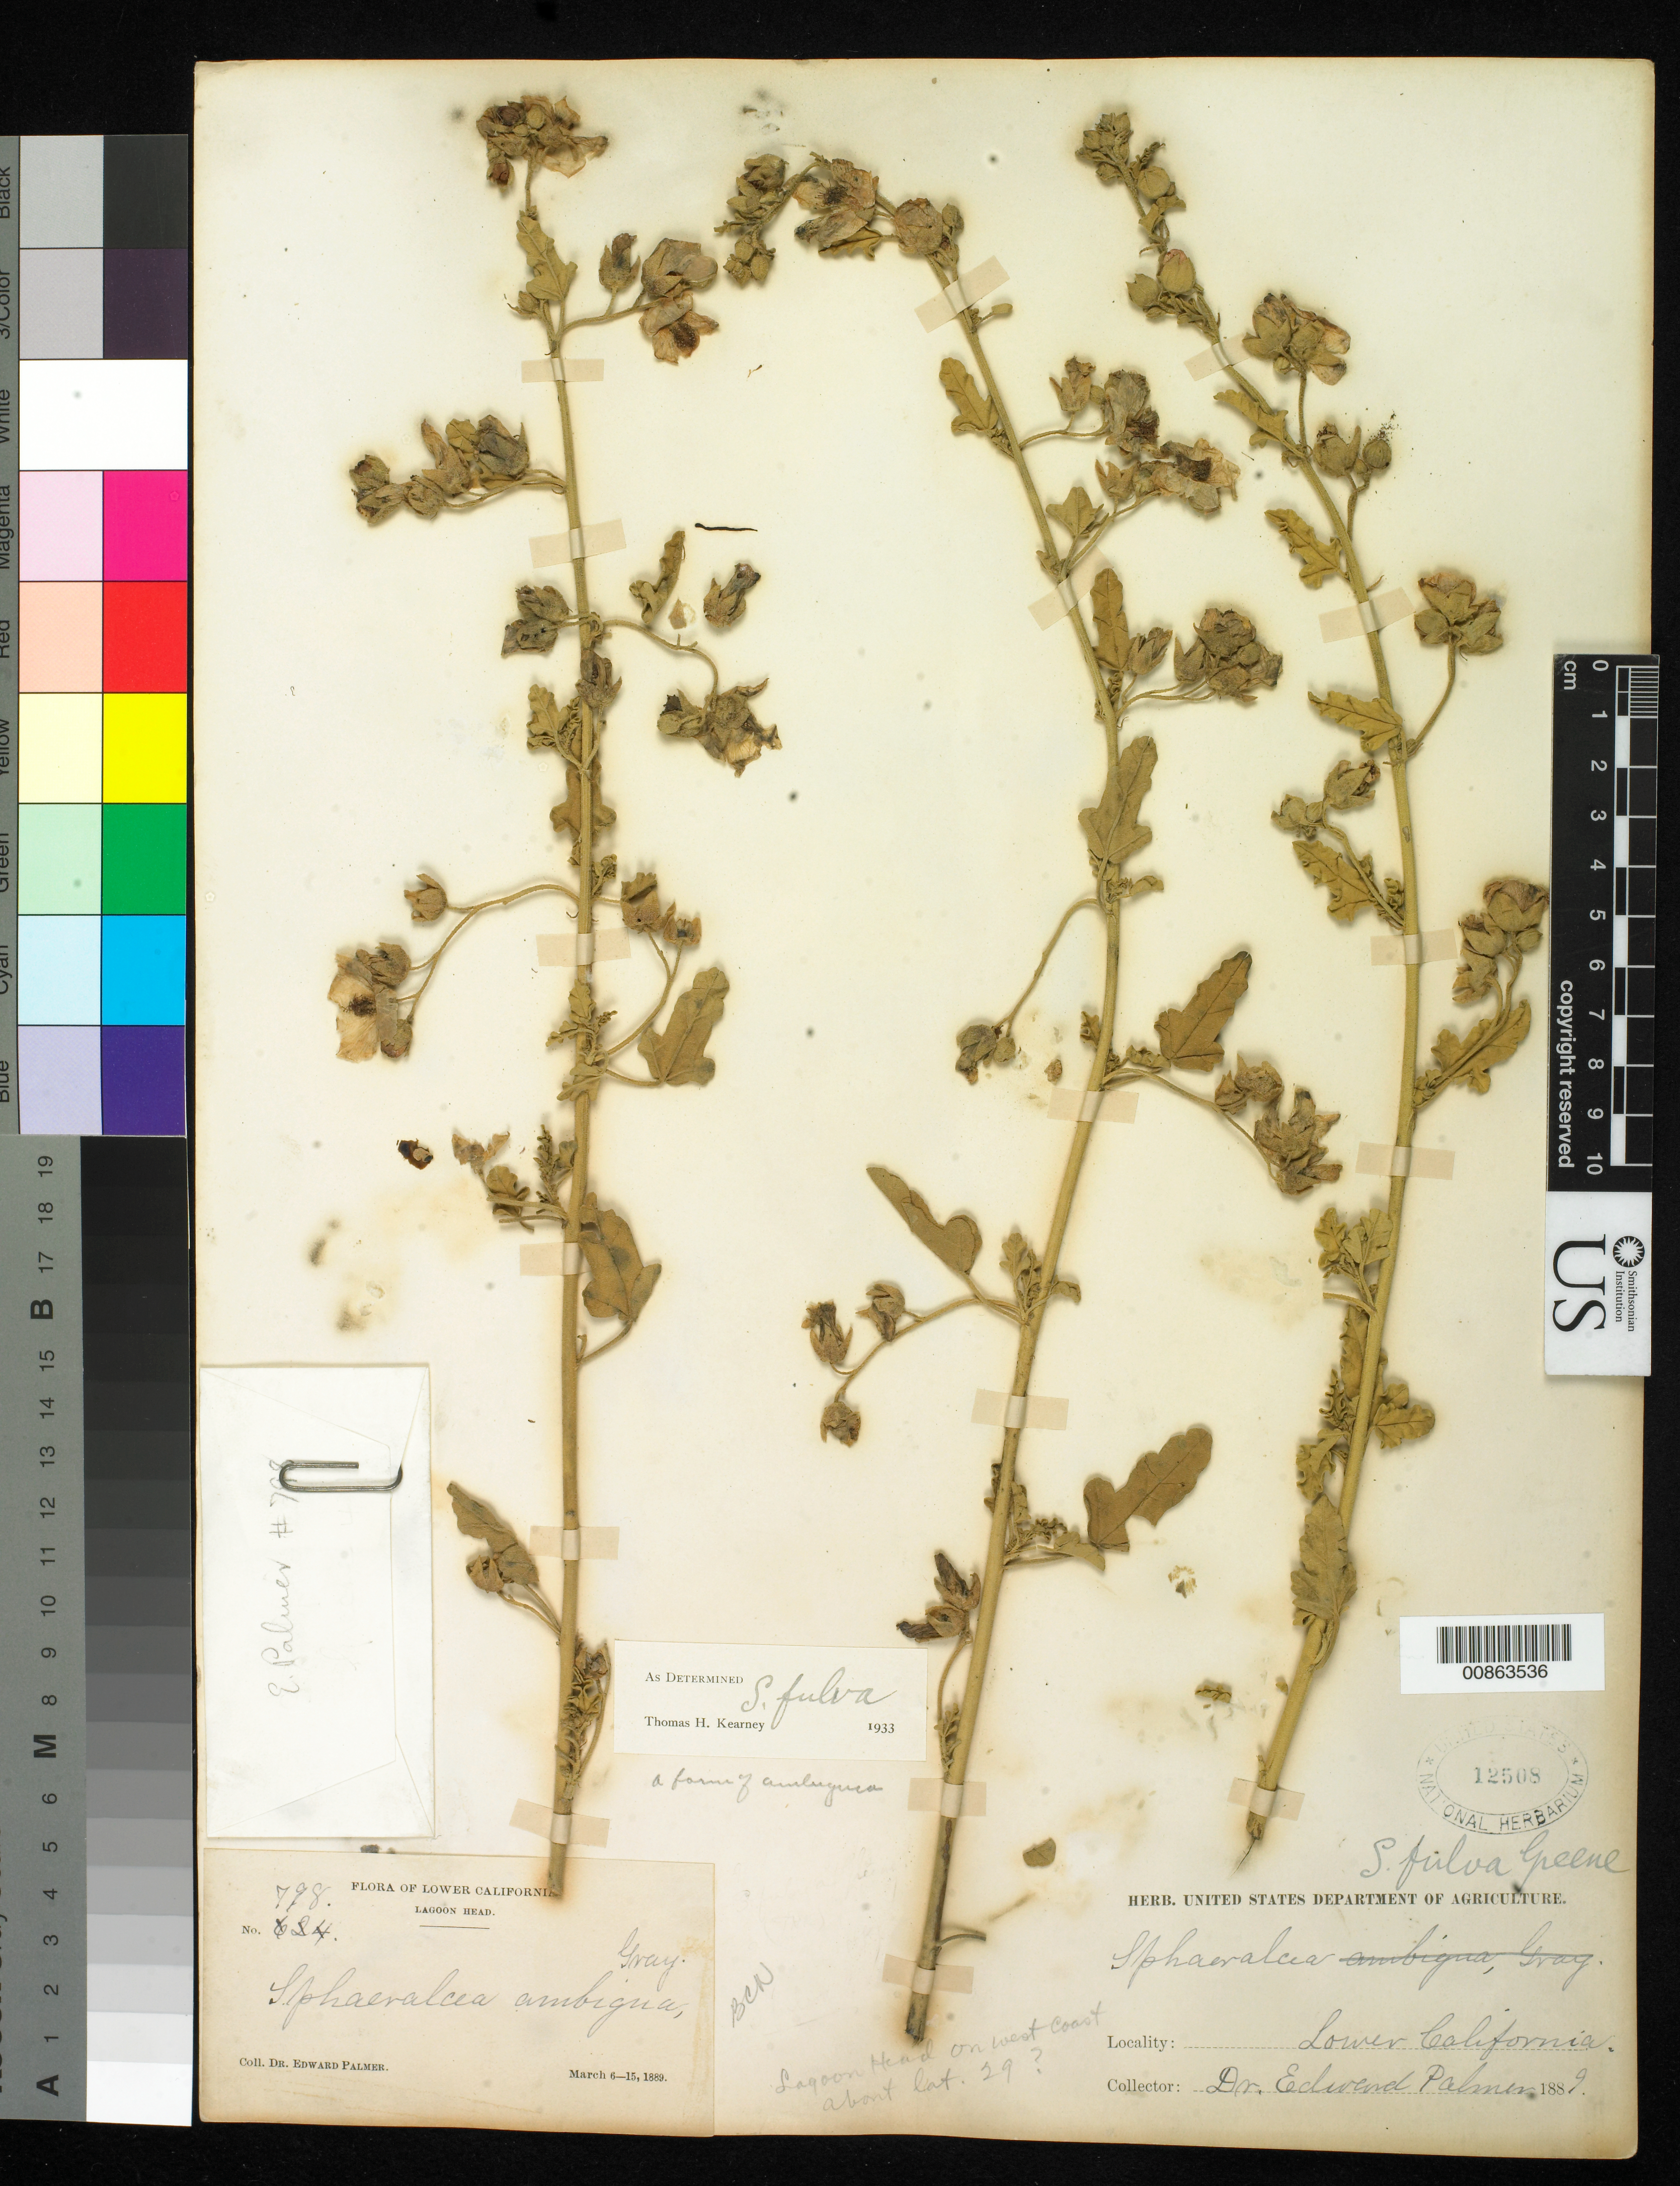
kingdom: Plantae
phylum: Tracheophyta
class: Magnoliopsida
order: Malvales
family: Malvaceae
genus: Sphaeralcea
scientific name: Sphaeralcea fulva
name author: Greene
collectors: E. Palmer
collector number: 798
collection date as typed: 06 Mar 1889 to 15 Mar 1889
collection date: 1889-03-06/1889-03-15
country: Mexico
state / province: Baja California Norte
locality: Lower California, Lagoon Head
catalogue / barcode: US 12508